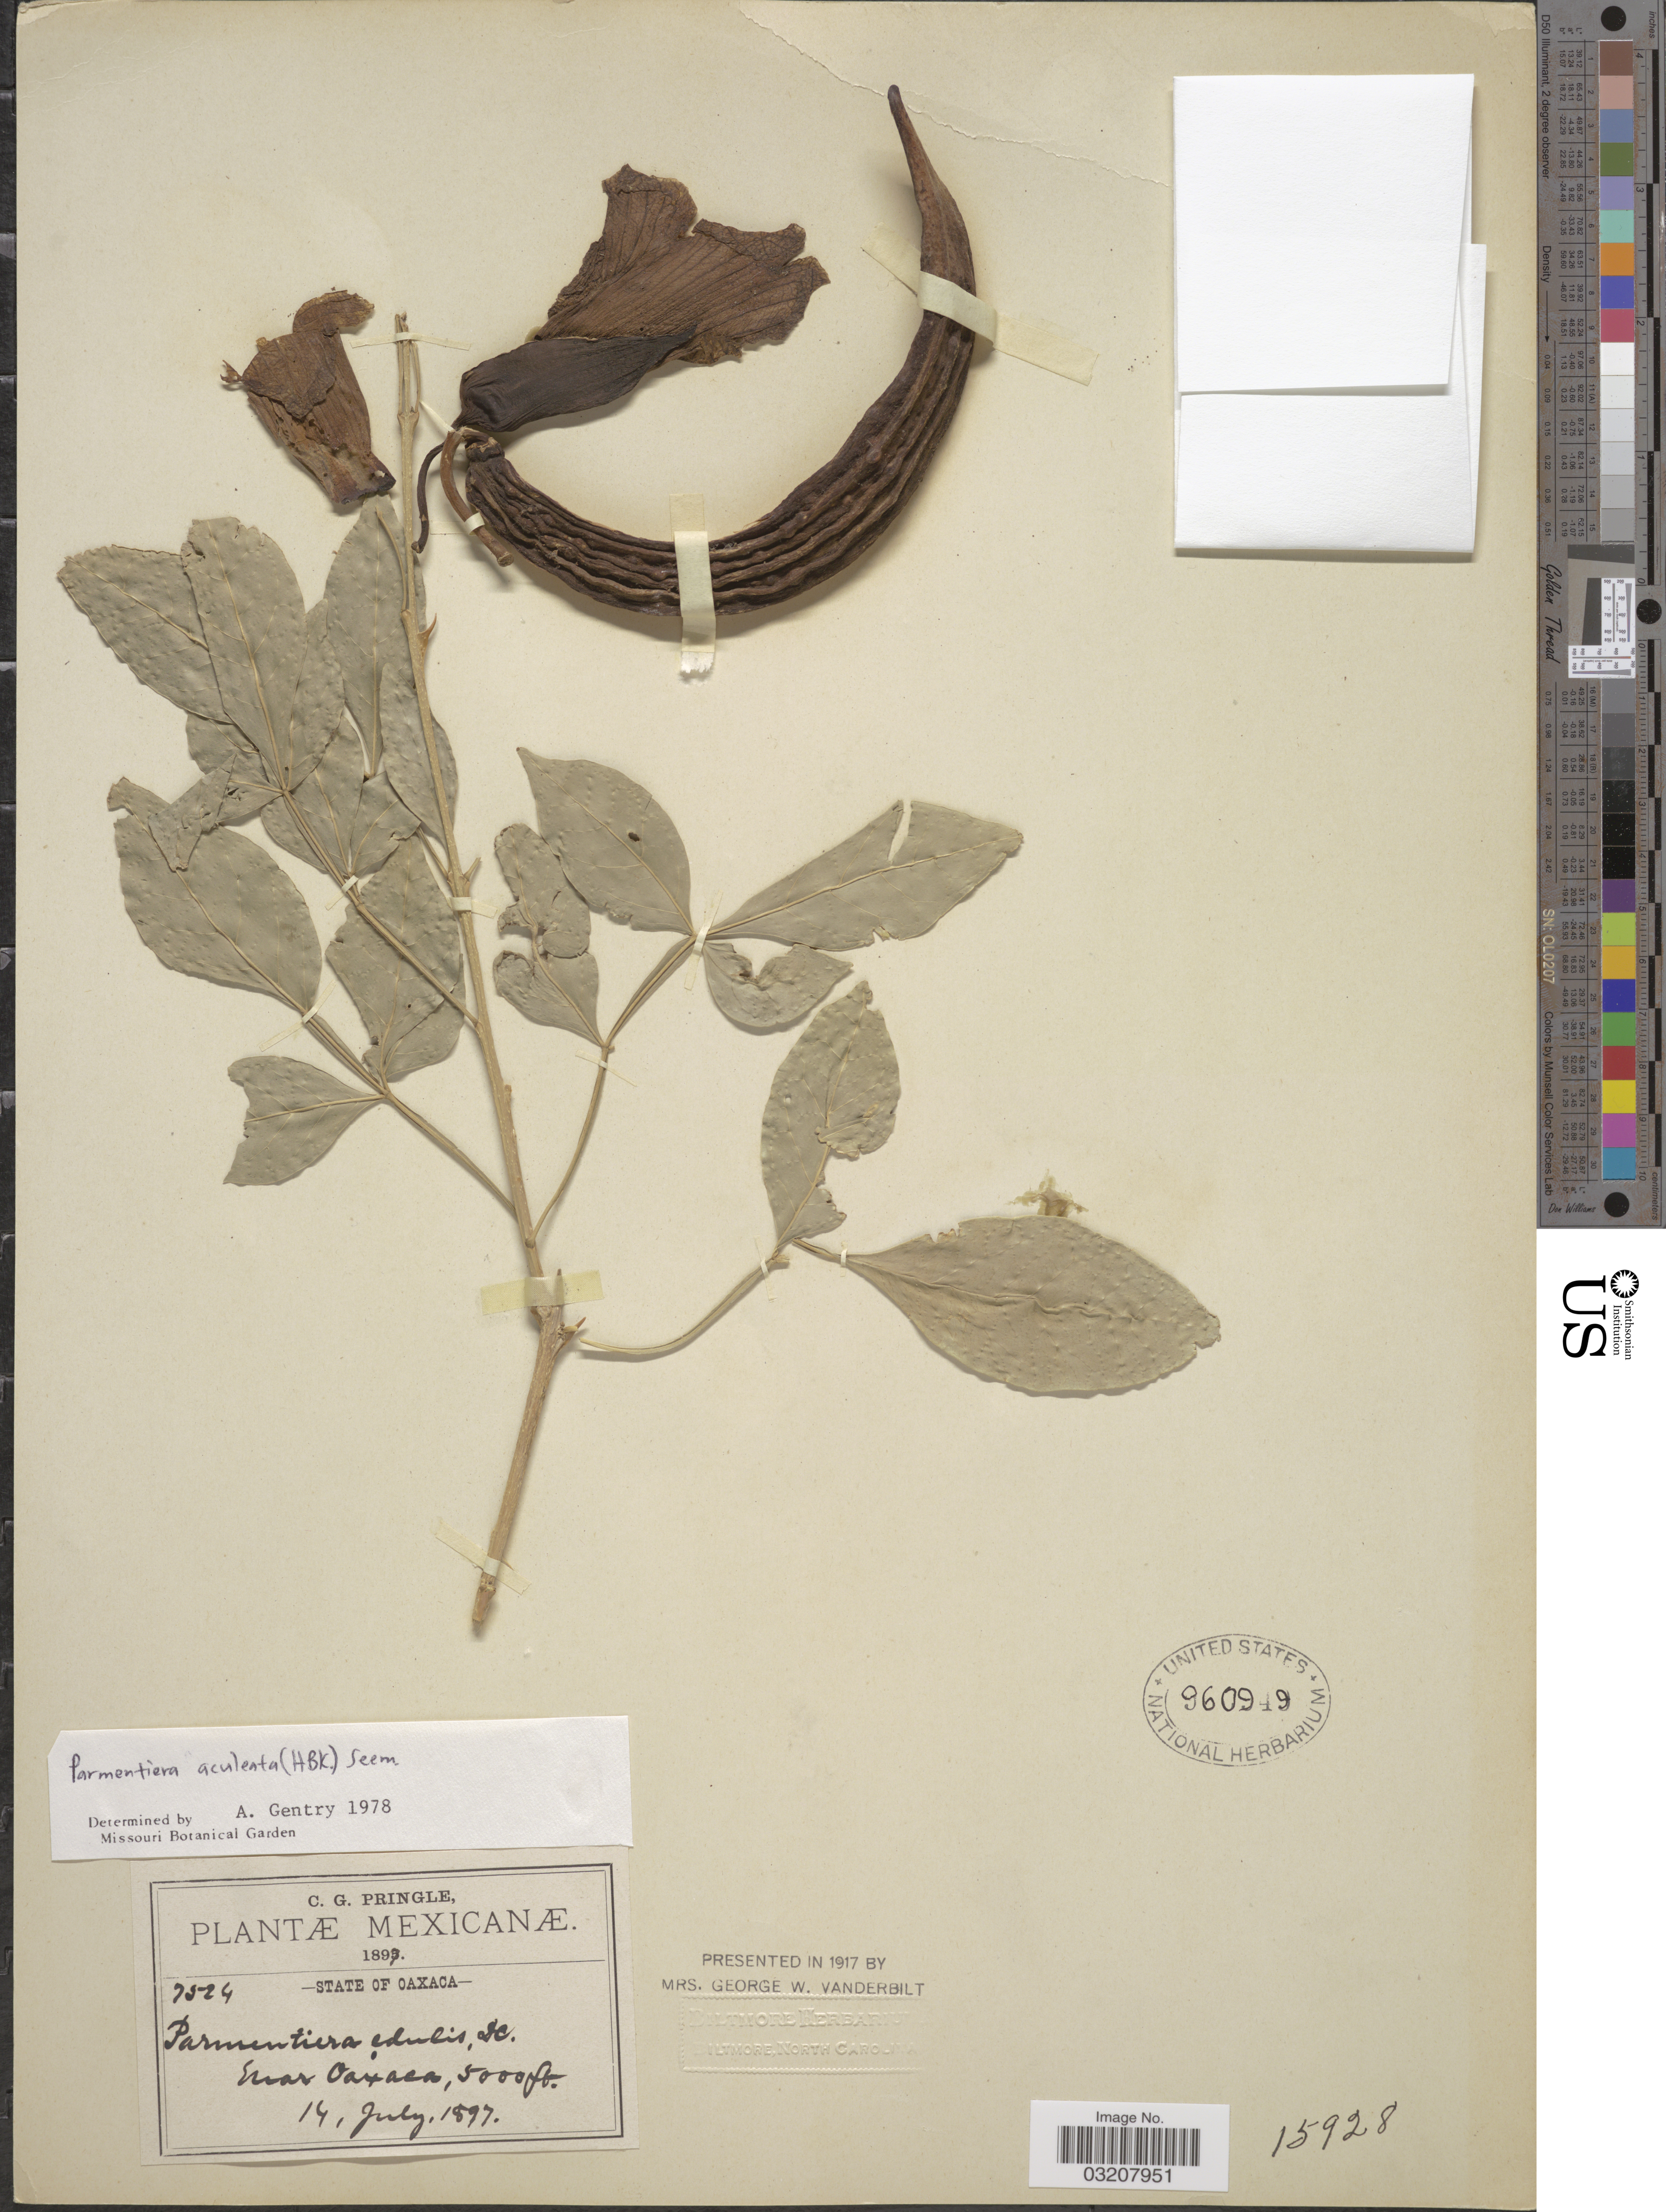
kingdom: Plantae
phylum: Tracheophyta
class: Magnoliopsida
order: Lamiales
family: Bignoniaceae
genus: Parmentiera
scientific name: Parmentiera aculeata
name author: (Kunth) Seem.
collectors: C. G. Pringle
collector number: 7524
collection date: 1897-07-14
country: Mexico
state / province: Oaxaca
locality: Near Oaxaca.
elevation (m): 1524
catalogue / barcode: US 960949